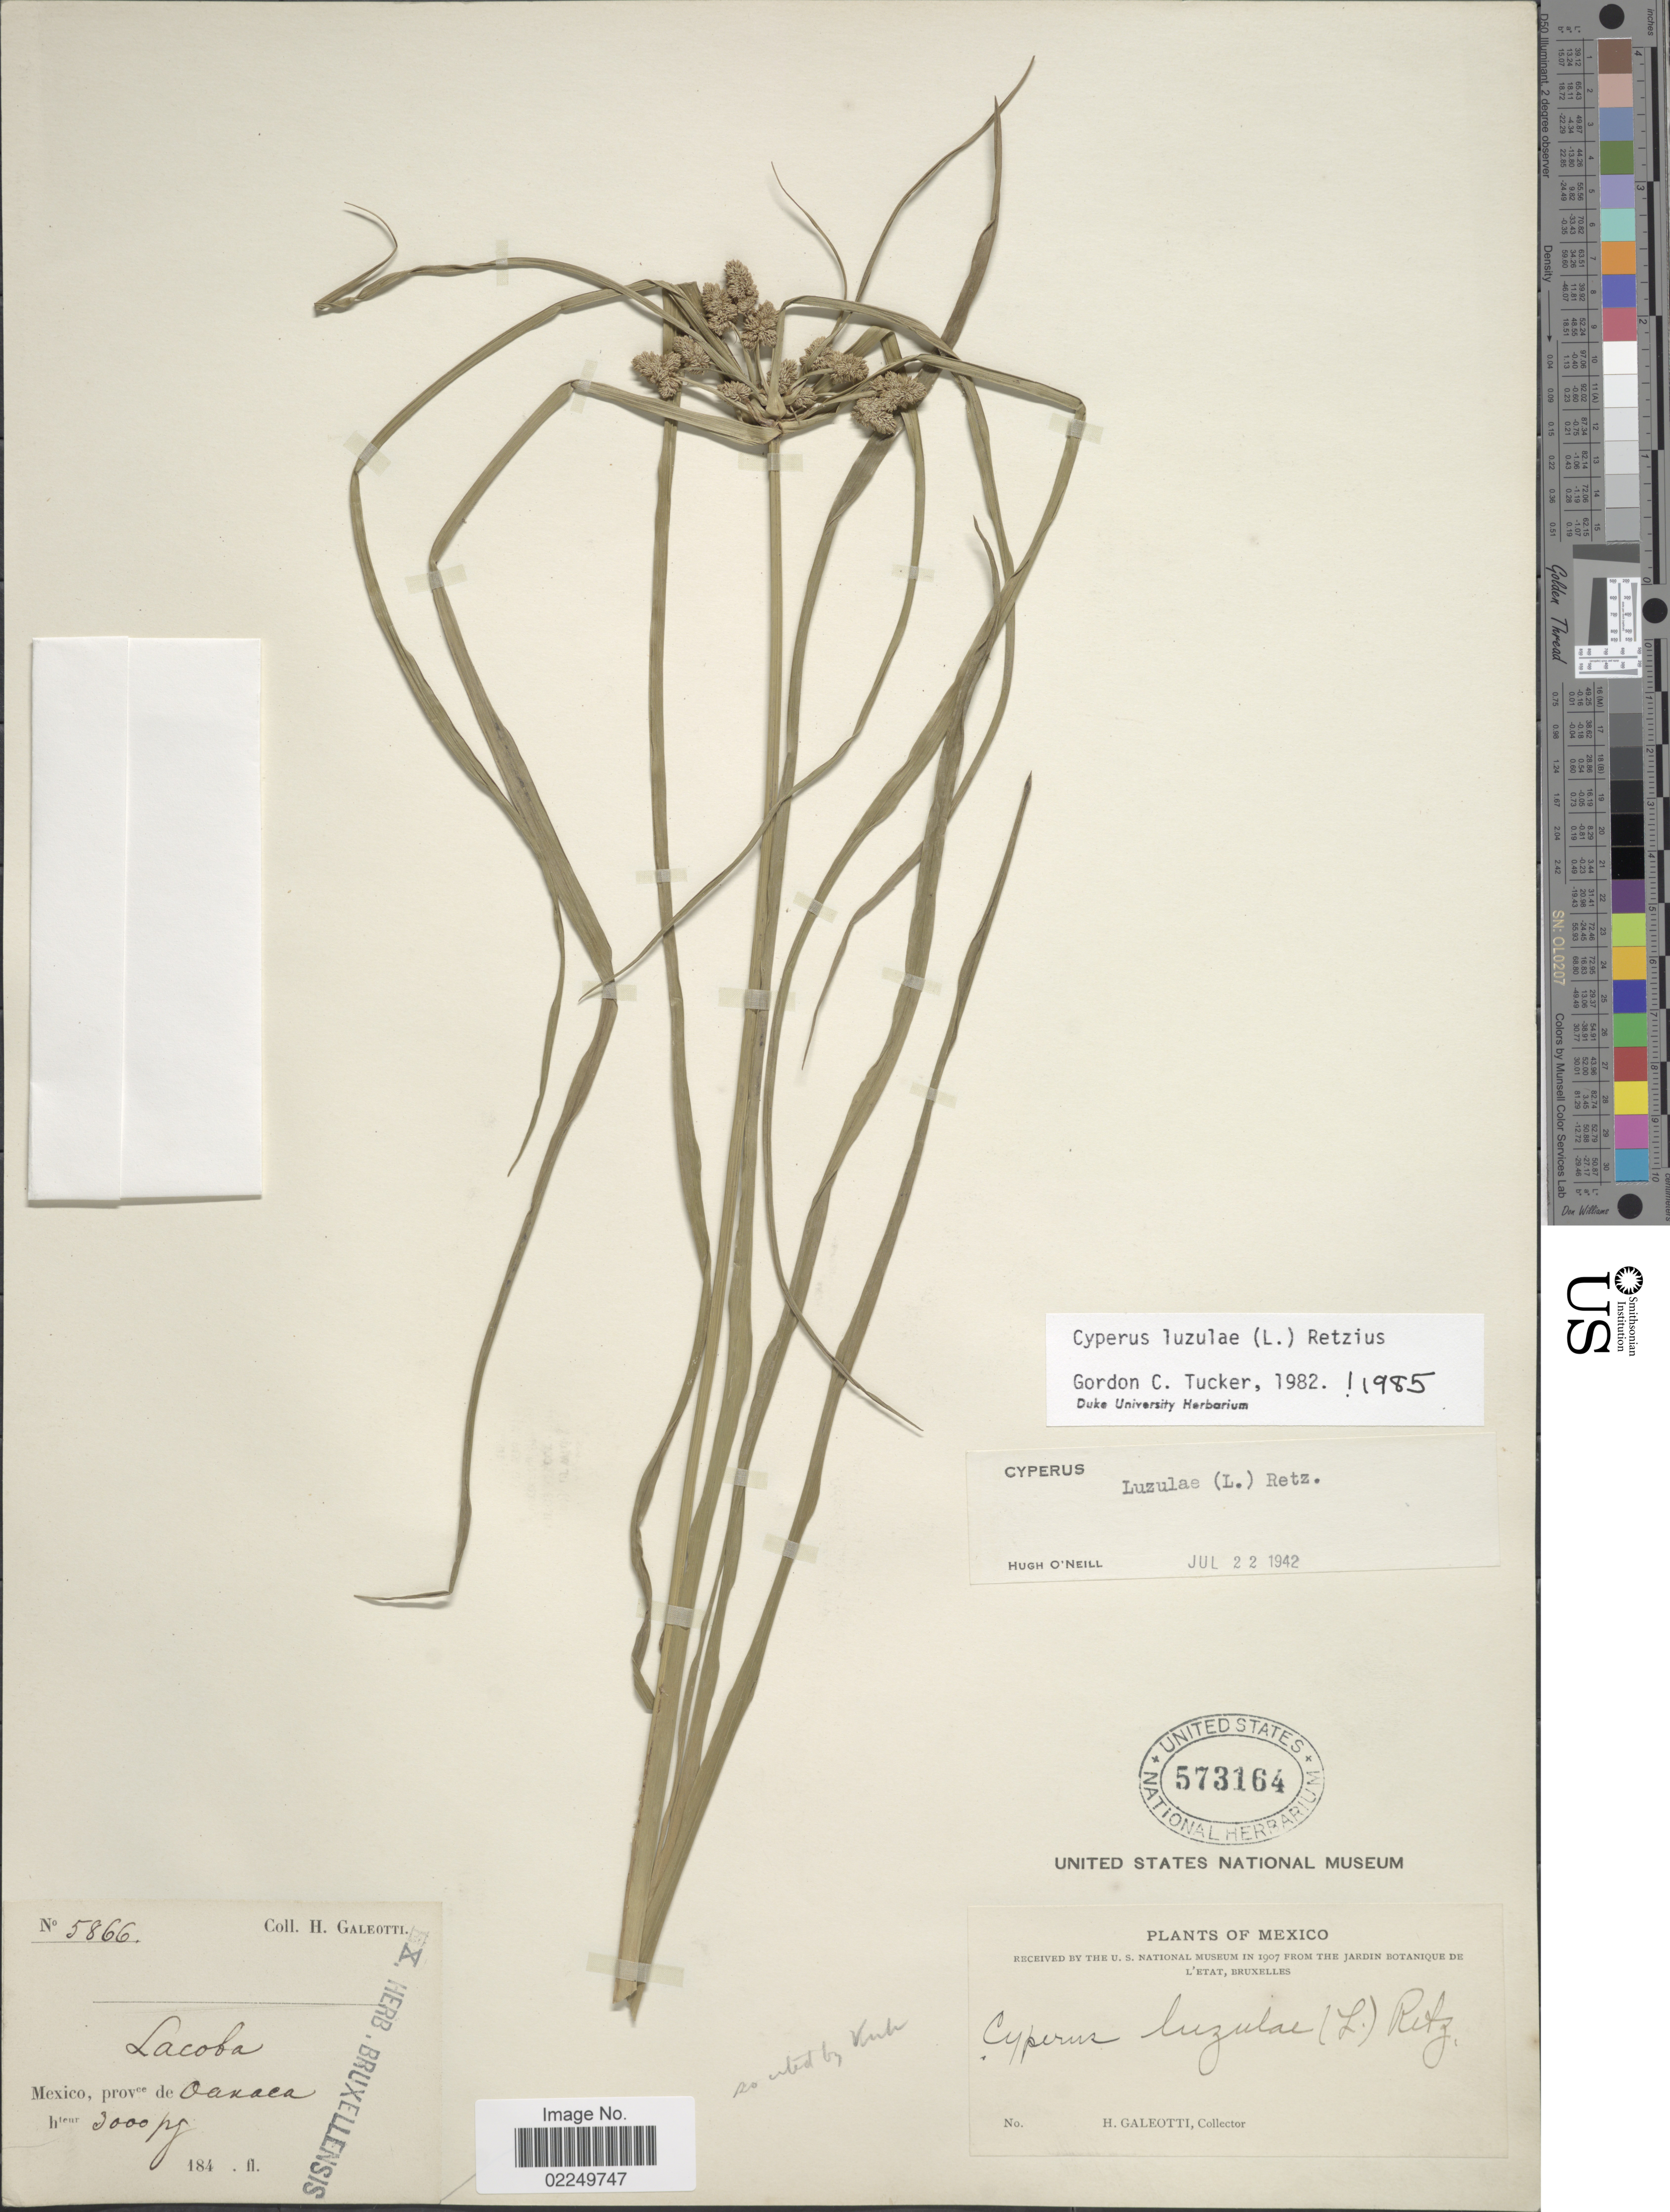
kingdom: Plantae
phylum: Tracheophyta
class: Liliopsida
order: Poales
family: Cyperaceae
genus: Cyperus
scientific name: Cyperus luzulae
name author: (L.) Rottb. ex Retz.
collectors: H. G. Galeotti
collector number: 5866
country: Mexico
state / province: Oaxaca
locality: Mexico. prov de Oaxaca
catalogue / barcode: US 57316